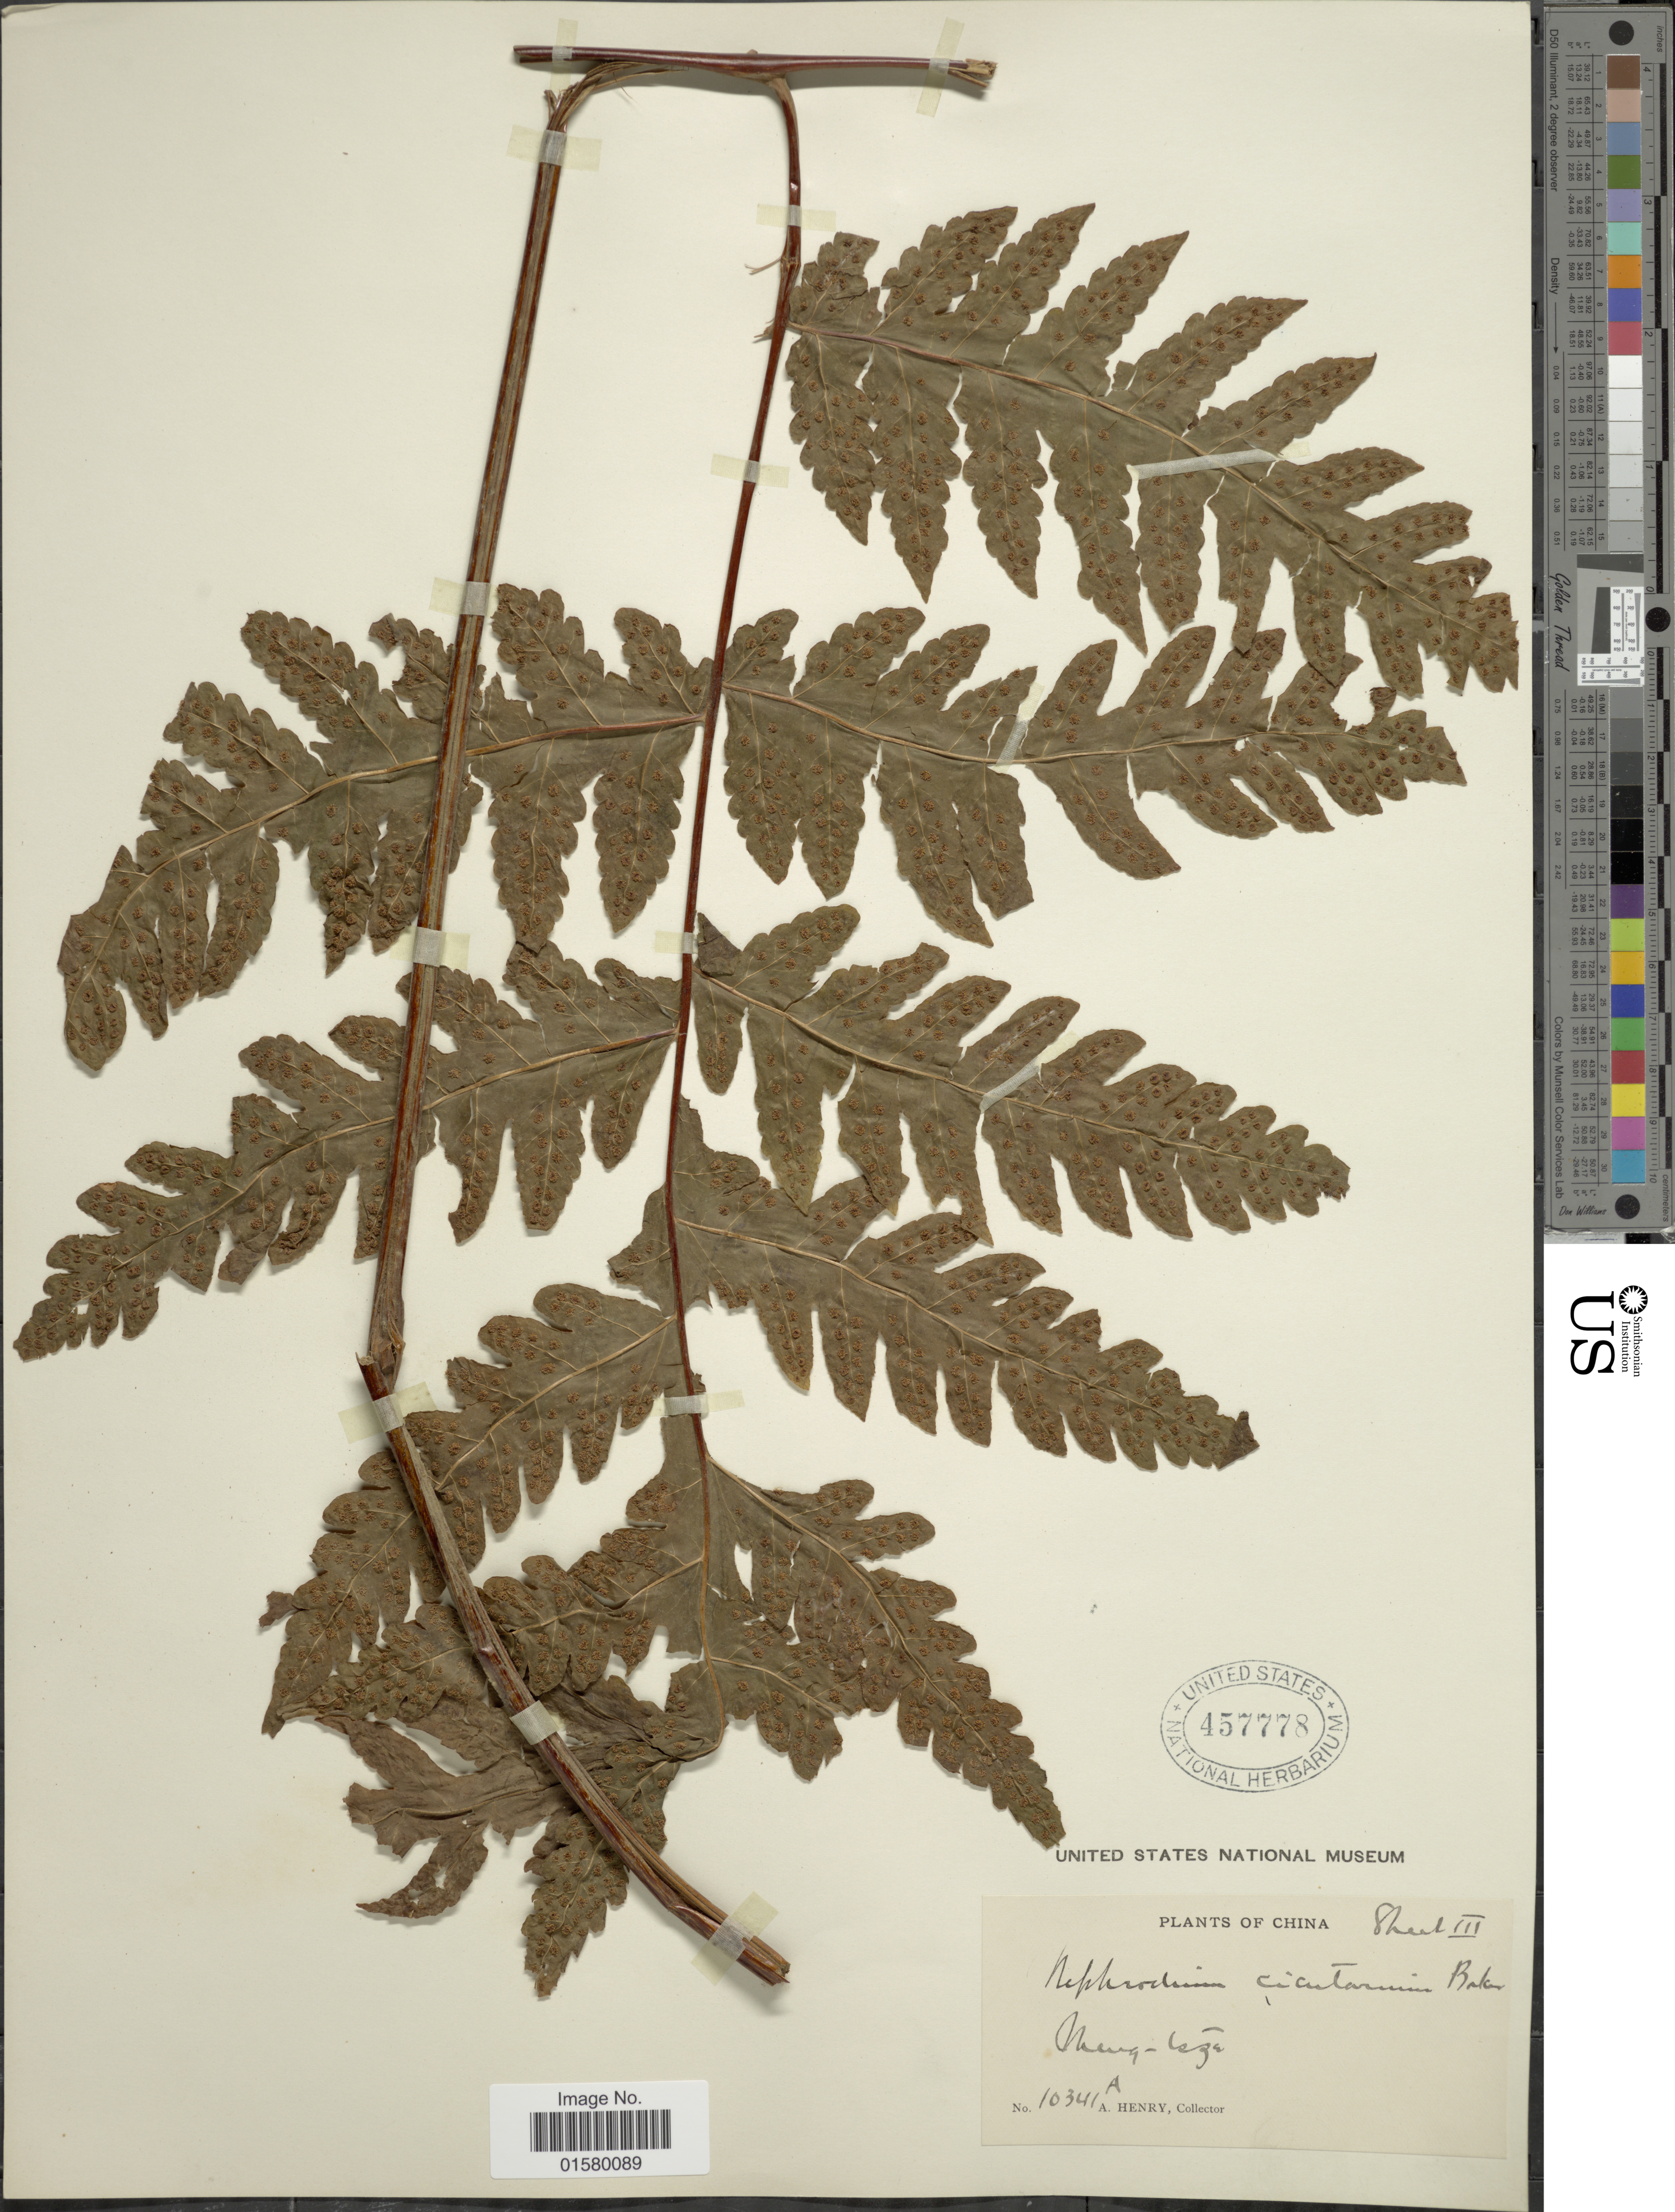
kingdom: Plantae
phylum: Tracheophyta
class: Polypodiopsida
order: Polypodiales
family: Tectariaceae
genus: Tectaria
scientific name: Tectaria coadunata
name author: (J. Sm.) C. Chr.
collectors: A. Henry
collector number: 10341 A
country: China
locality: Meng-tsze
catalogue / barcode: US 457778